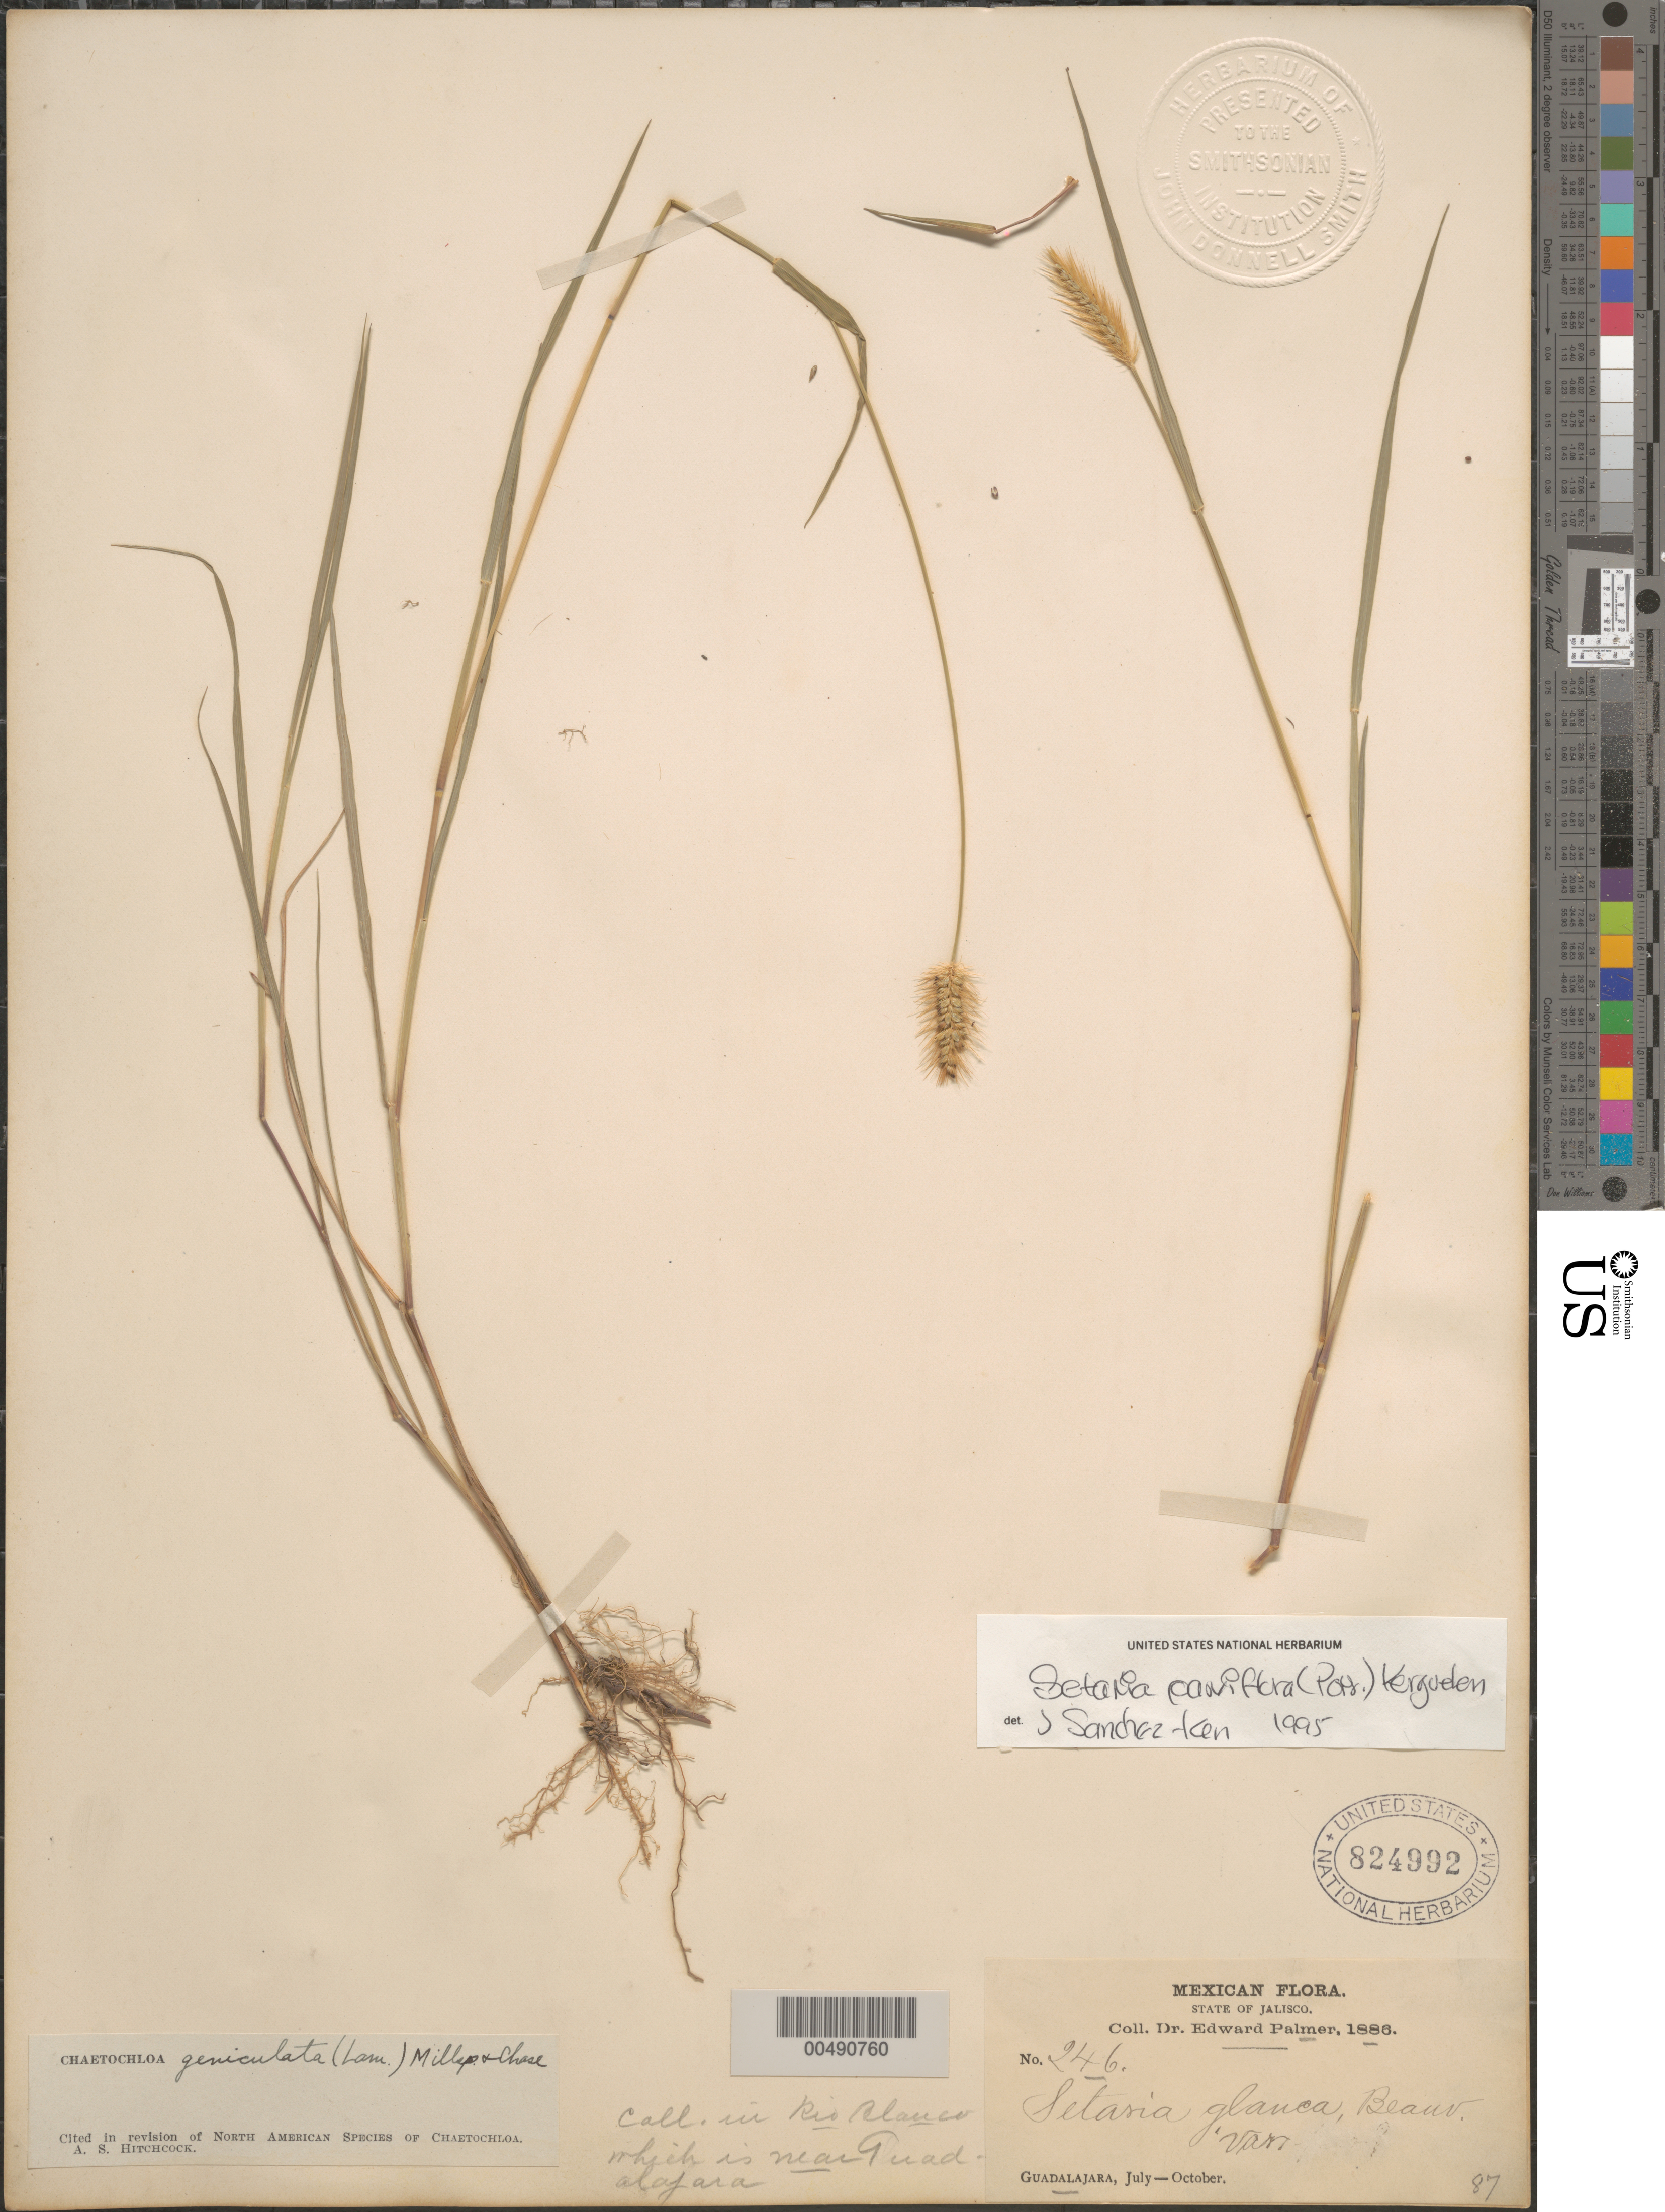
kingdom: Plantae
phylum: Tracheophyta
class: Liliopsida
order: Poales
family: Poaceae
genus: Setaria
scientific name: Setaria parviflora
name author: (Poir.) Kerguélen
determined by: Sánchez-Ken, J. G.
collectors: E. Palmer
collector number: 246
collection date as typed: Jul 1886 to Oct 1886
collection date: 1886-07/1886-10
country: Mexico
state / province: Jalisco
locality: Rio Blanco, near Guadalajara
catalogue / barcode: US 824992